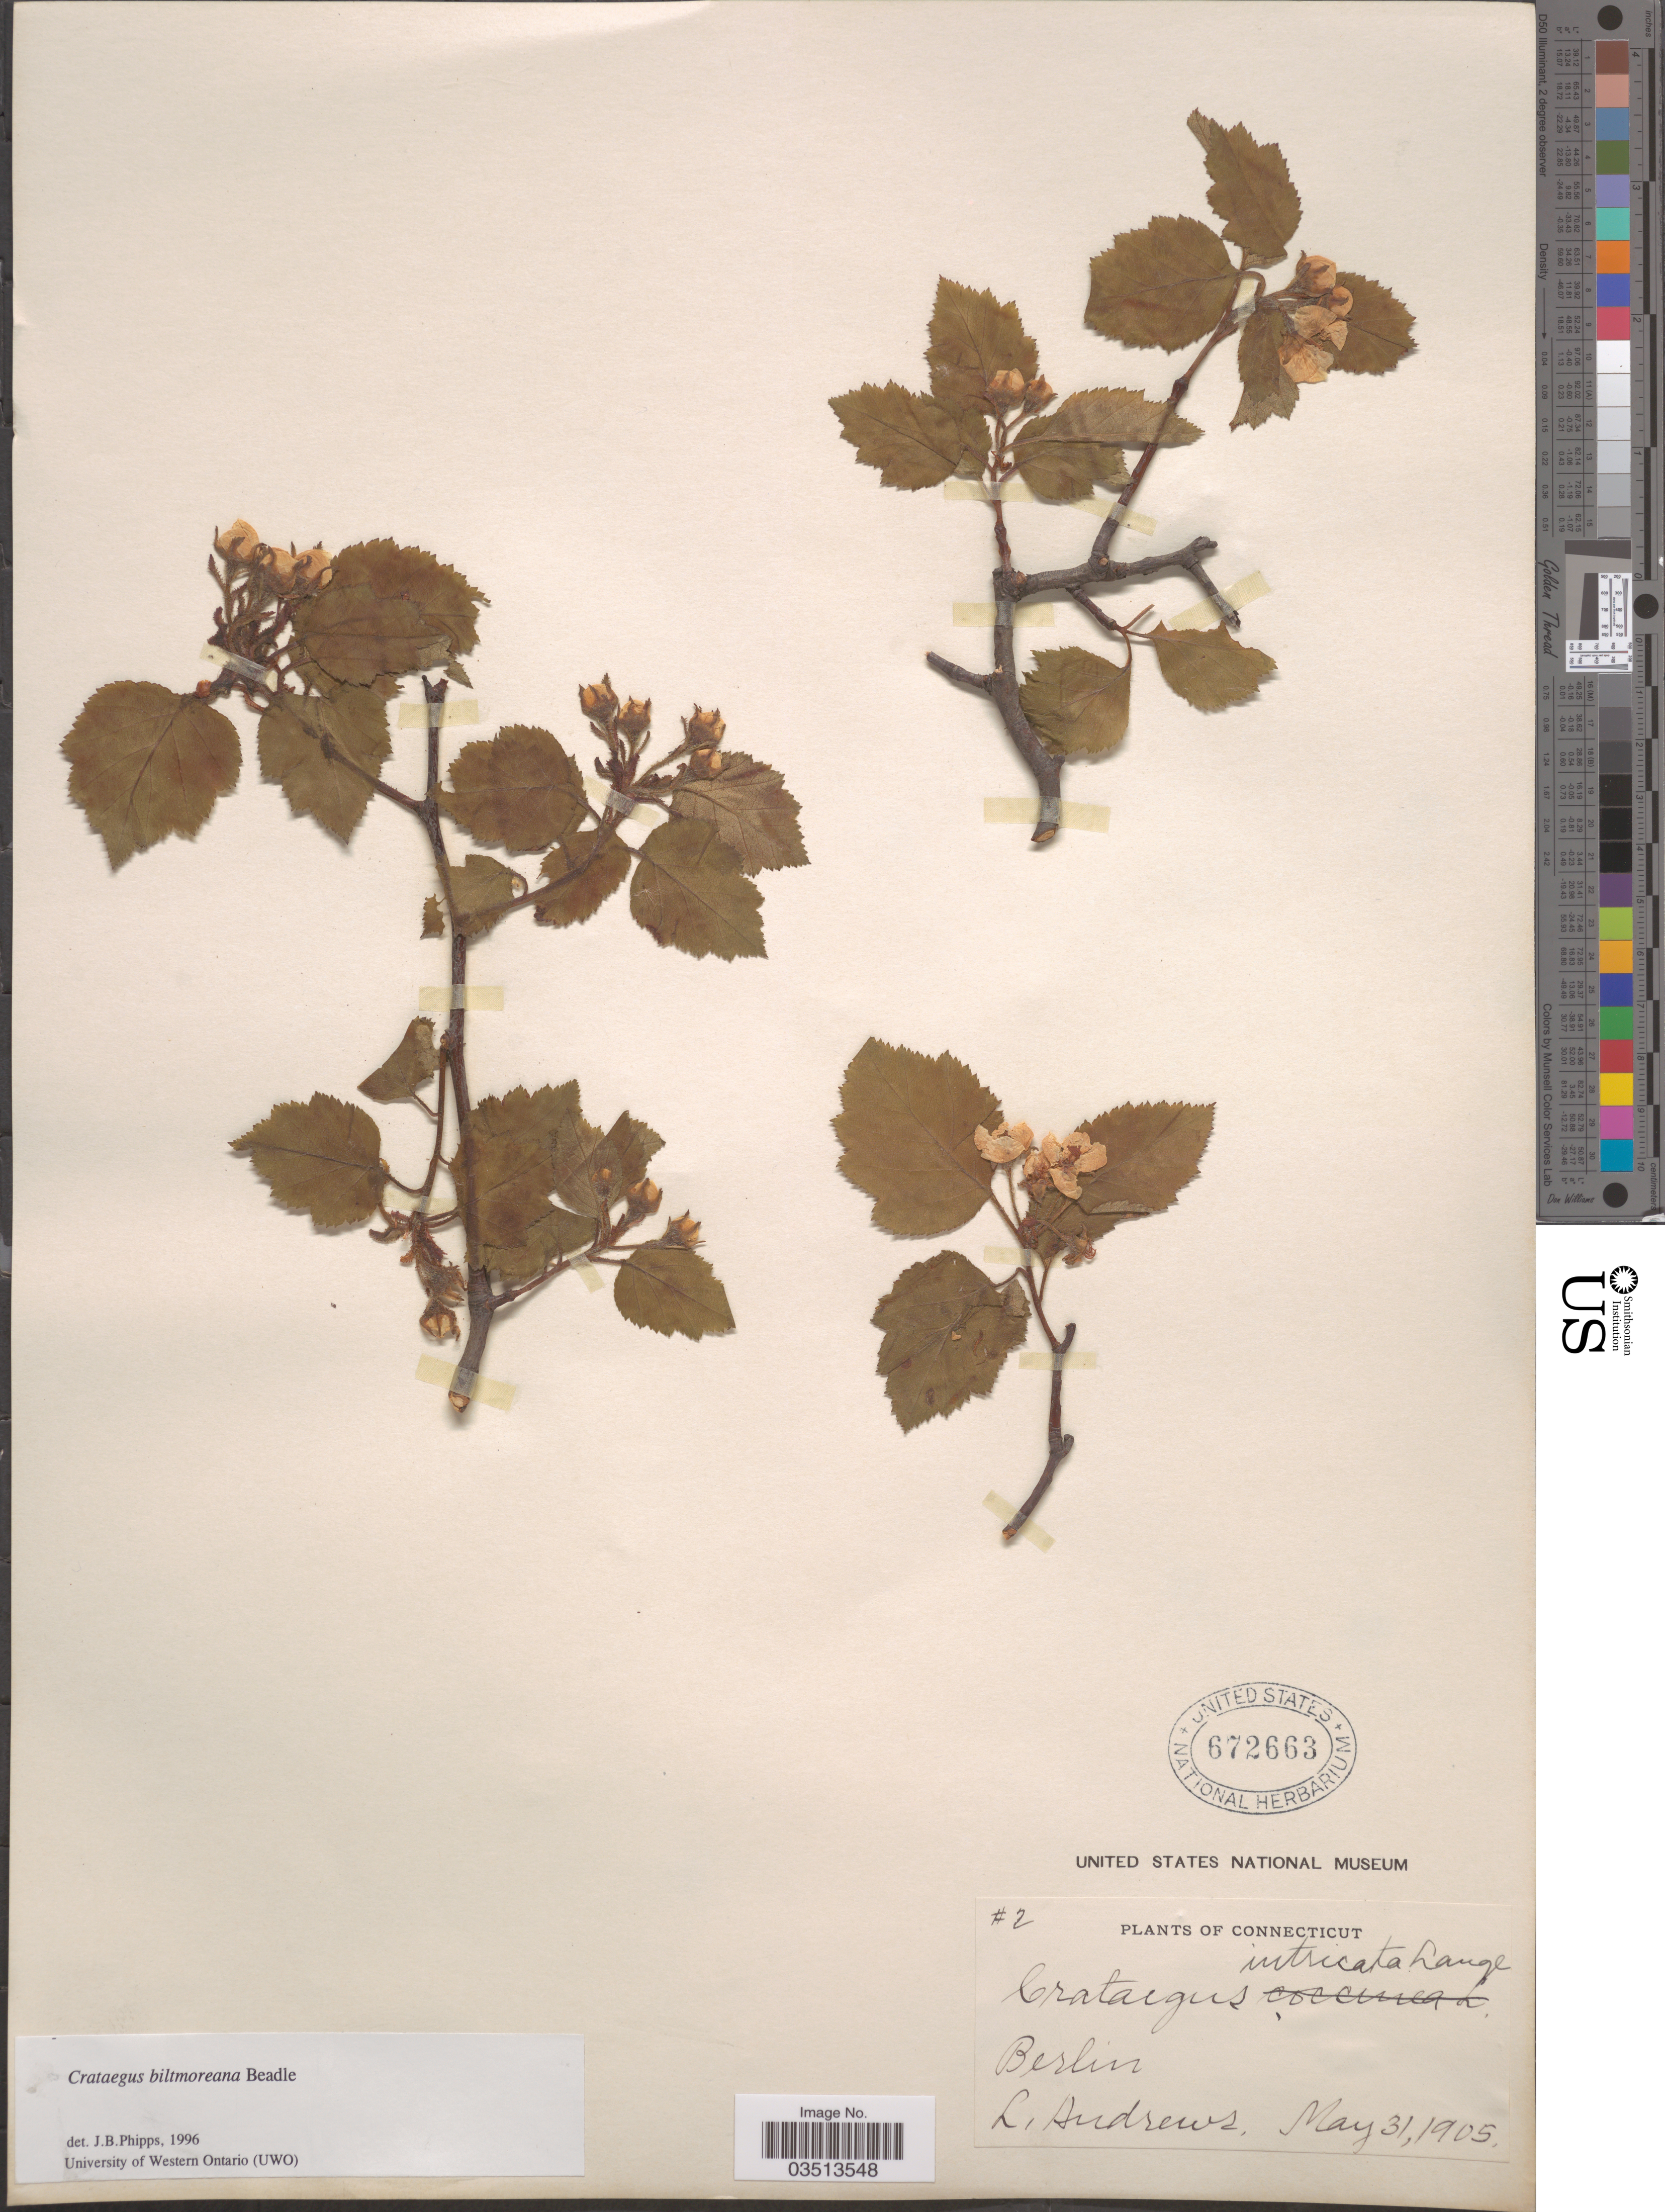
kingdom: Plantae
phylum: Tracheophyta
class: Magnoliopsida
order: Rosales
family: Rosaceae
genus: Crataegus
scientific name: Crataegus biltmoreana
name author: Beadle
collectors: L. Andrews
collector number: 2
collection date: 1905-05-31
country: United States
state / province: Connecticut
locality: Berlin.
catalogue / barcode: US 672663